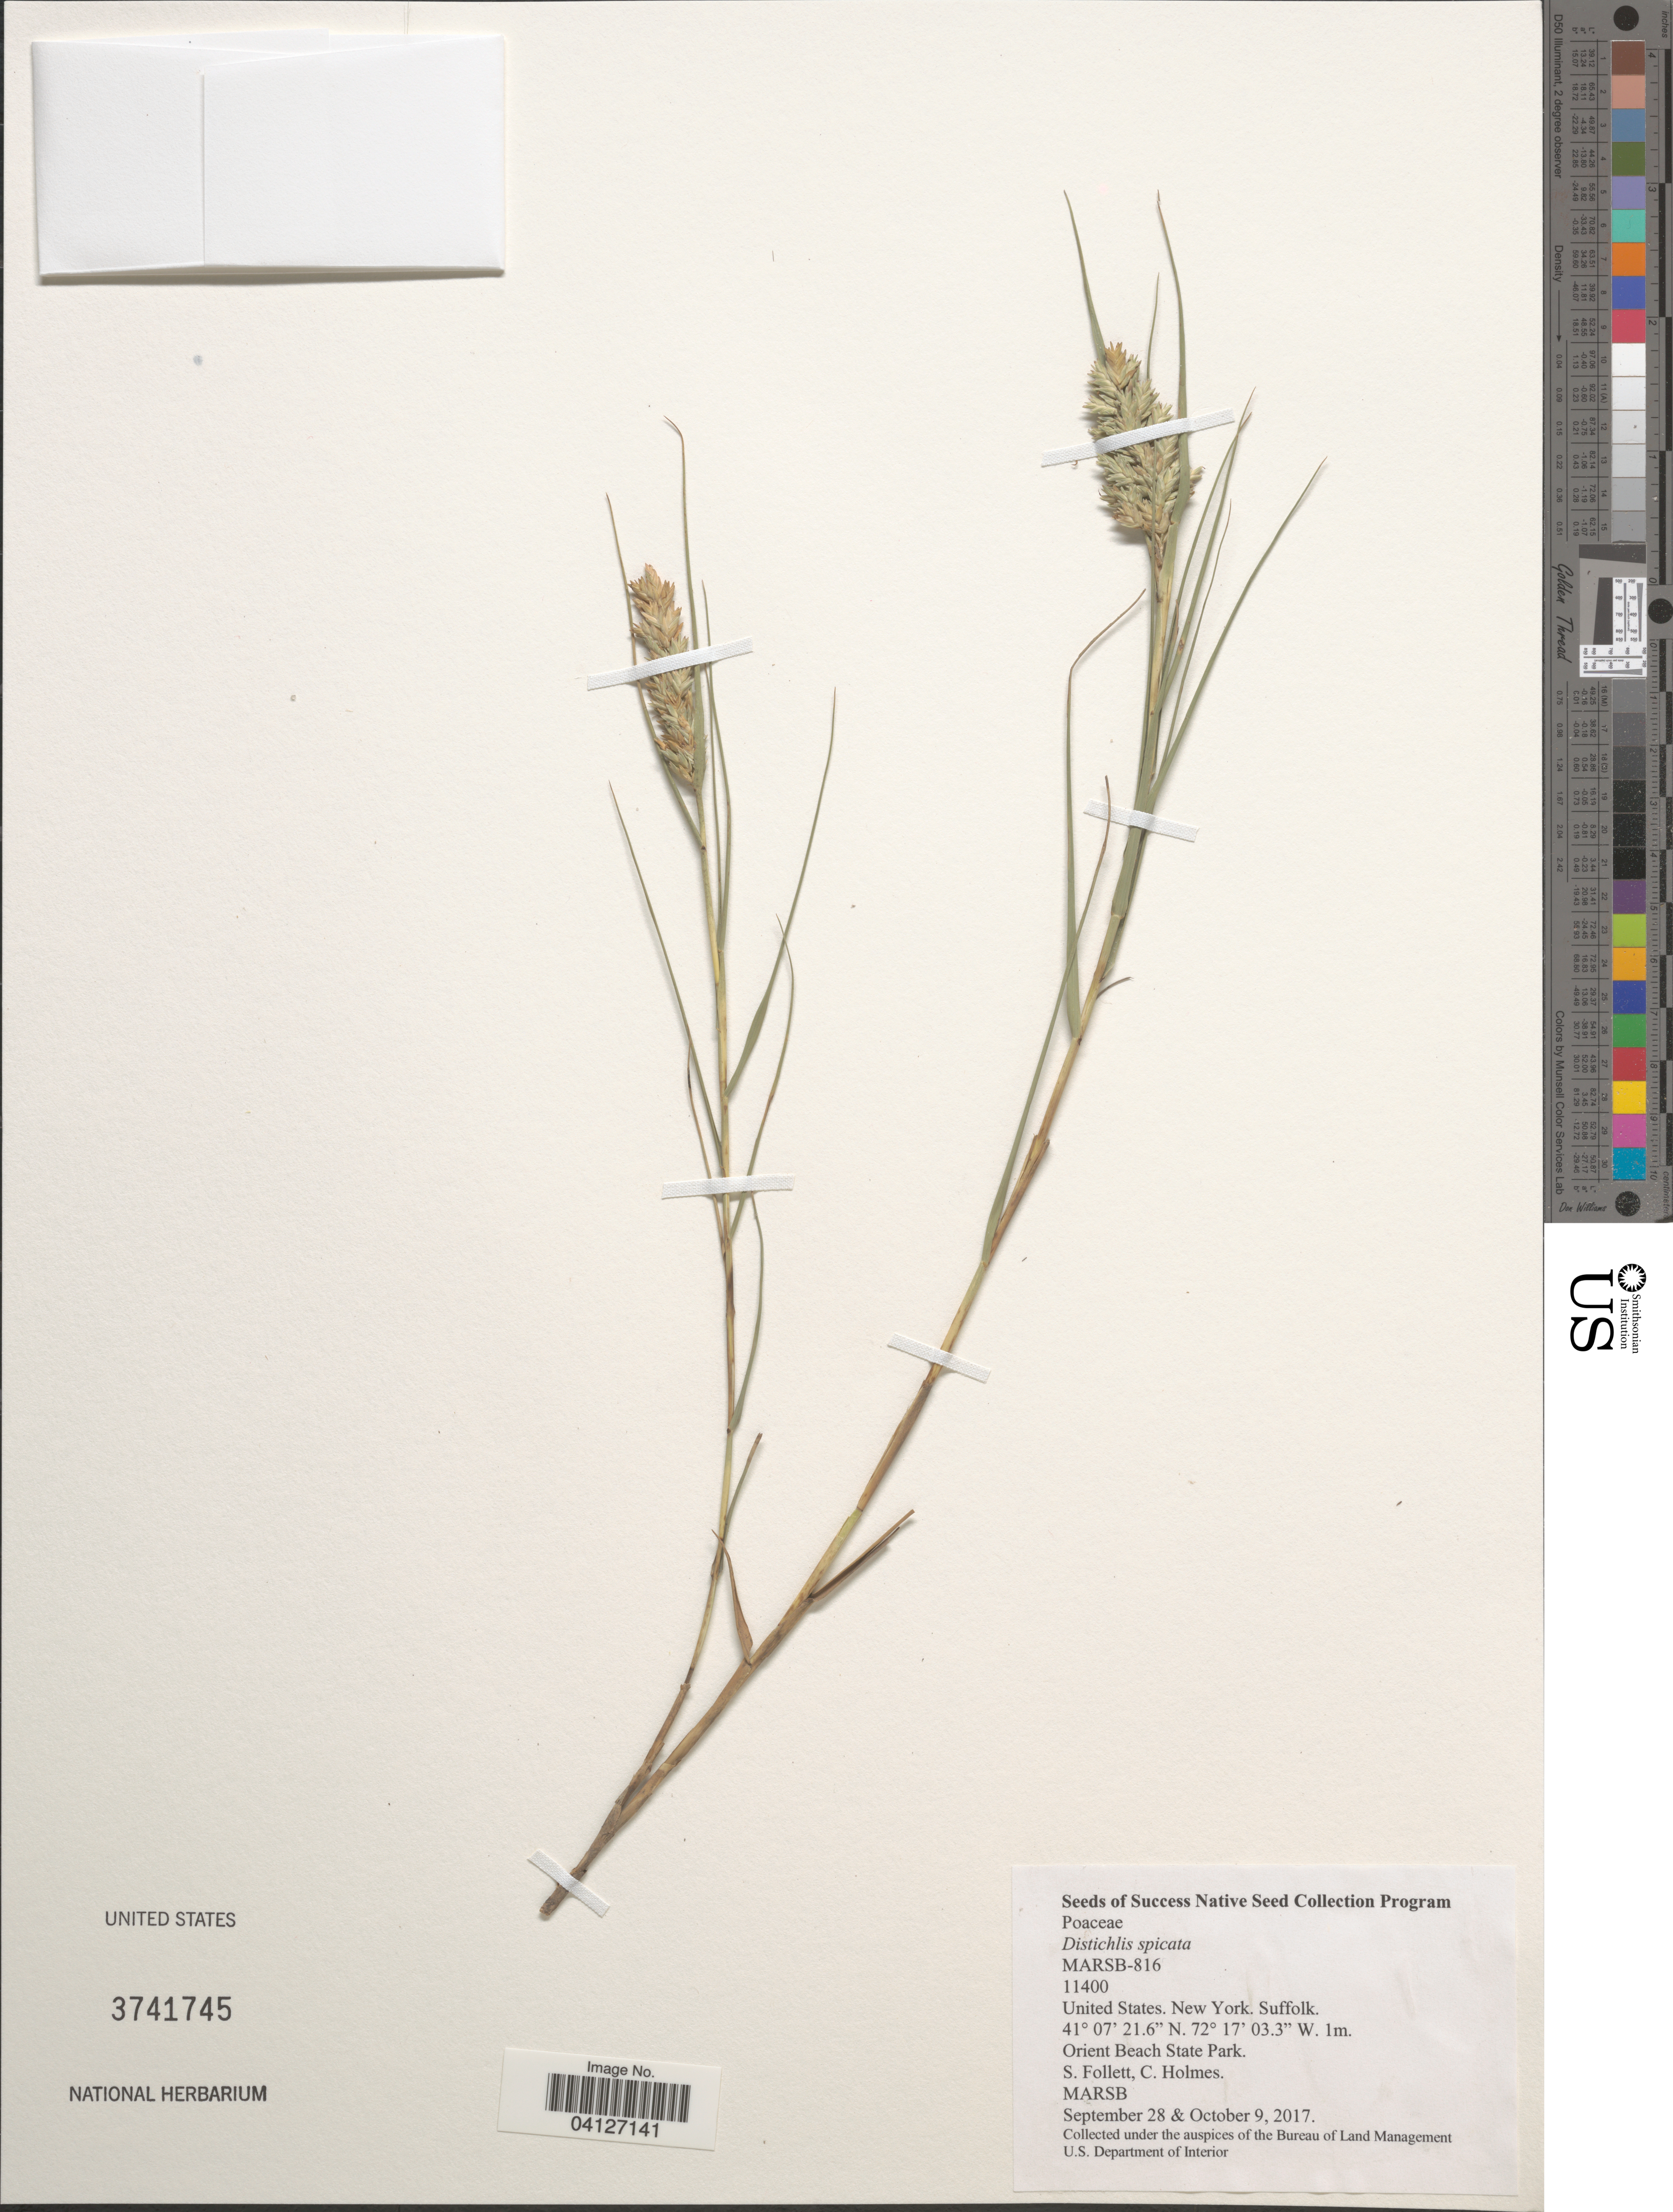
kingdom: Plantae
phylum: Tracheophyta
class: Liliopsida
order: Poales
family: Poaceae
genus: Distichlis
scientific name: Distichlis spicata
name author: (L.) Greene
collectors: S. Follett & C. Holmes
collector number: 11400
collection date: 2017-09-28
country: United States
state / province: New York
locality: Suffolk. Orient Beach State Park.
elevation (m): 1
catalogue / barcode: US 3741745